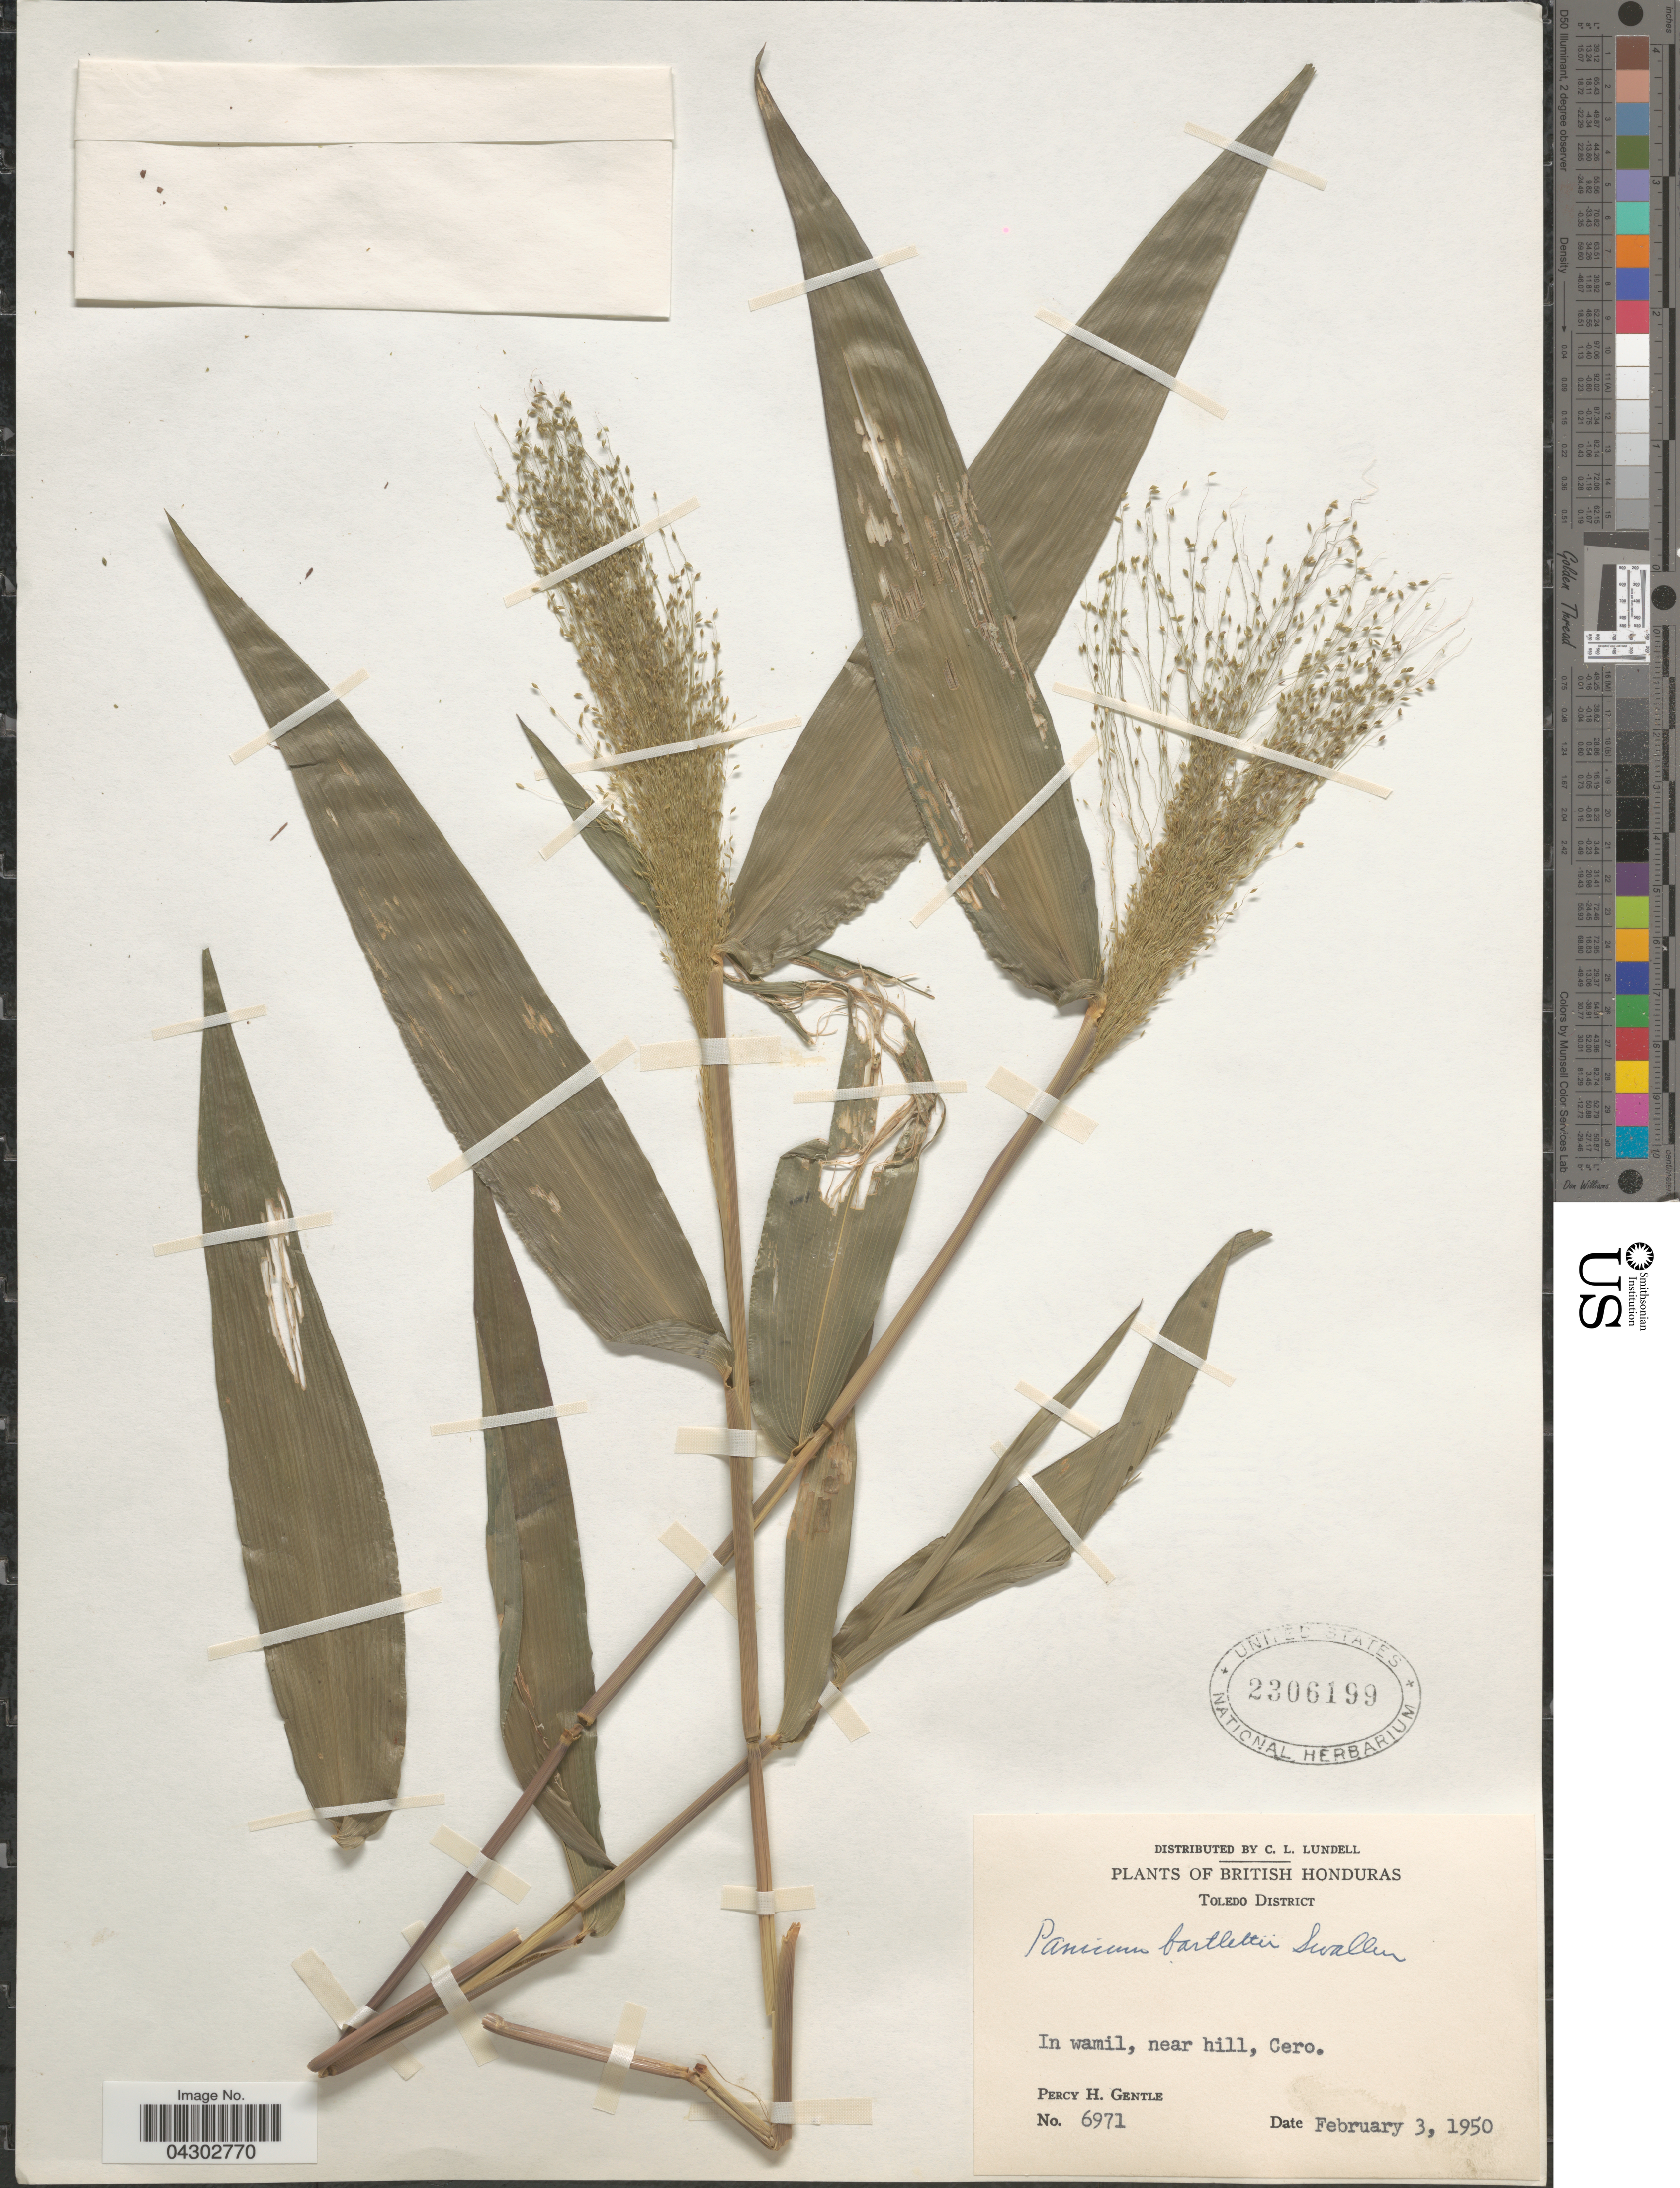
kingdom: Plantae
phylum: Tracheophyta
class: Liliopsida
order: Poales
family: Poaceae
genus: Panicum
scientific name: Panicum bartlettii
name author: Swallen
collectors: P. H. Gentle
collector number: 6971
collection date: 1950-02-03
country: Belize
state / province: Toledo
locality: British Honduras. Toledo District. In wamil, near hill, Cero.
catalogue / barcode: US 2306199